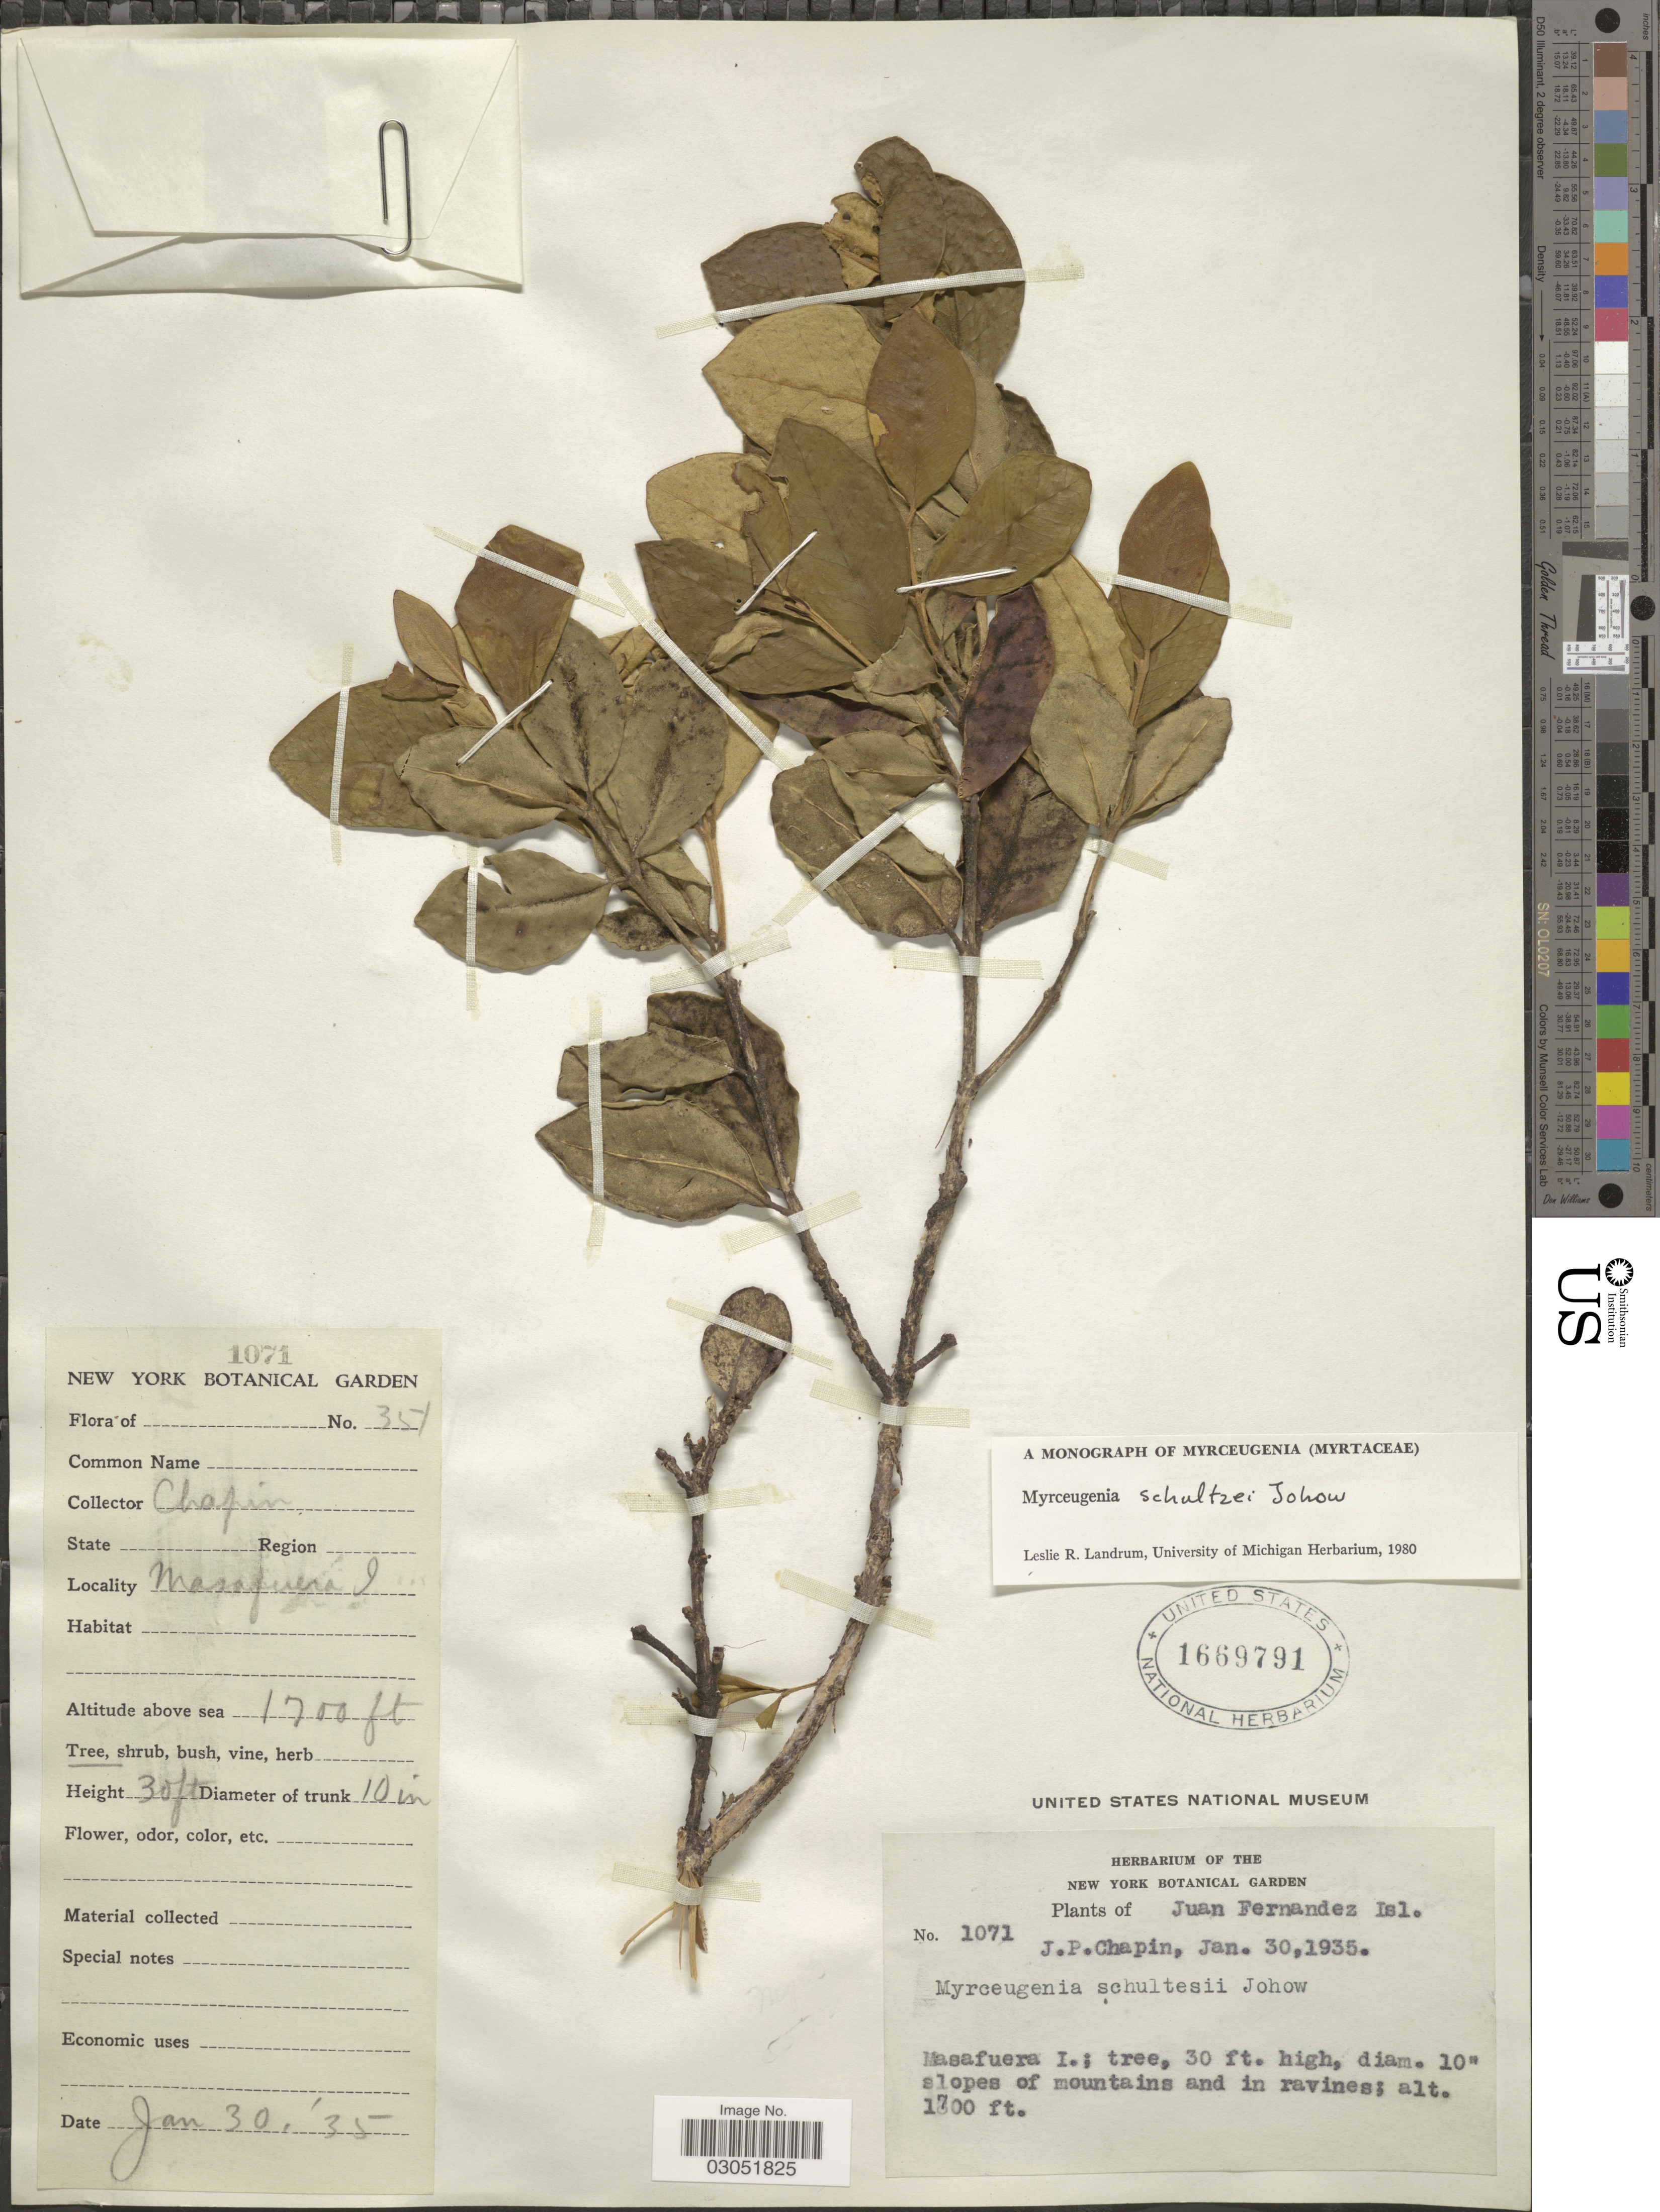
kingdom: Plantae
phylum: Tracheophyta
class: Magnoliopsida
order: Myrtales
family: Myrtaceae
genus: Myrceugenia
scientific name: Myrceugenia schulzei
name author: Johow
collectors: J. Chapin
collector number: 1071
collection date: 1935-01-30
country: Chile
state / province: Valparaíso (V)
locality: Juan Fernandez Isl. Masafuera I.; slopes of mountains and in ravines.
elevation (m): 518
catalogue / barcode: US 1669791